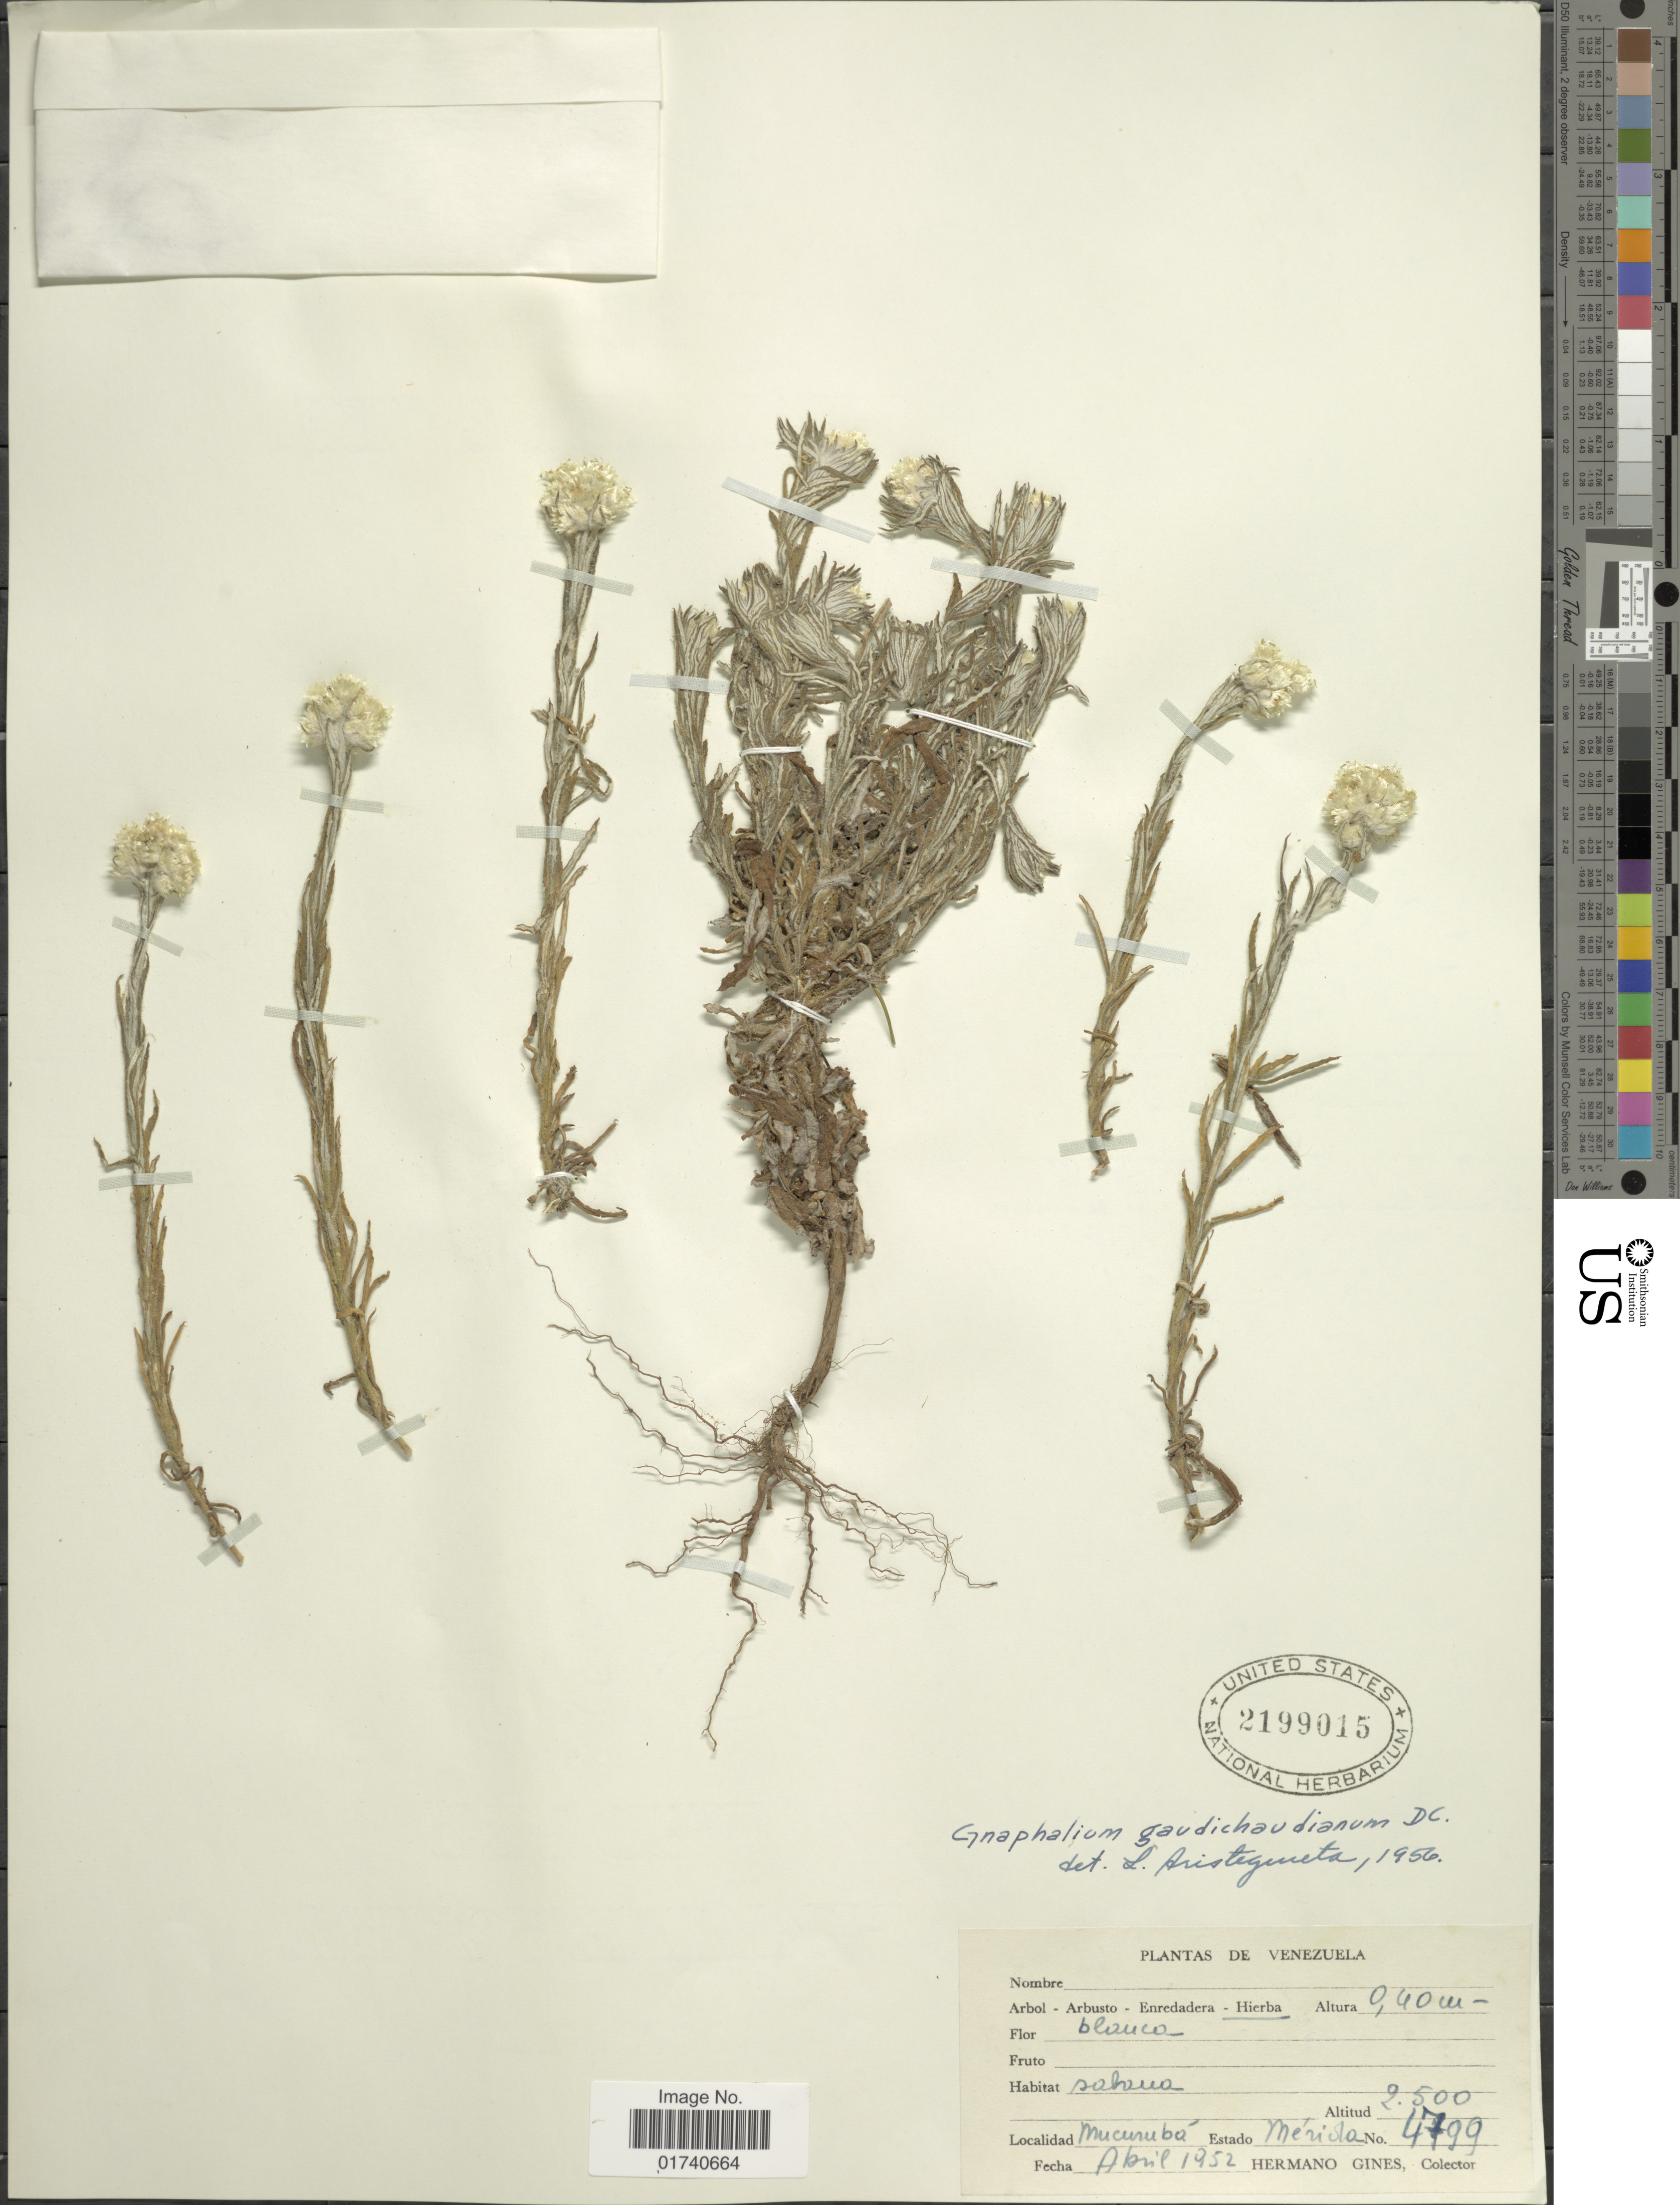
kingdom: Plantae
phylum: Tracheophyta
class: Magnoliopsida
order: Asterales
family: Asteraceae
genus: Pseudognaphalium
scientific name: Pseudognaphalium viscosum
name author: (Kunth) Anderb.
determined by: Nesom, Guy L.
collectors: Bro. Gines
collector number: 4799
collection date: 1952-04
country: Venezuela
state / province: Mérida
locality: Mucuruba. Estado Merida.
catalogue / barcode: US 2199015